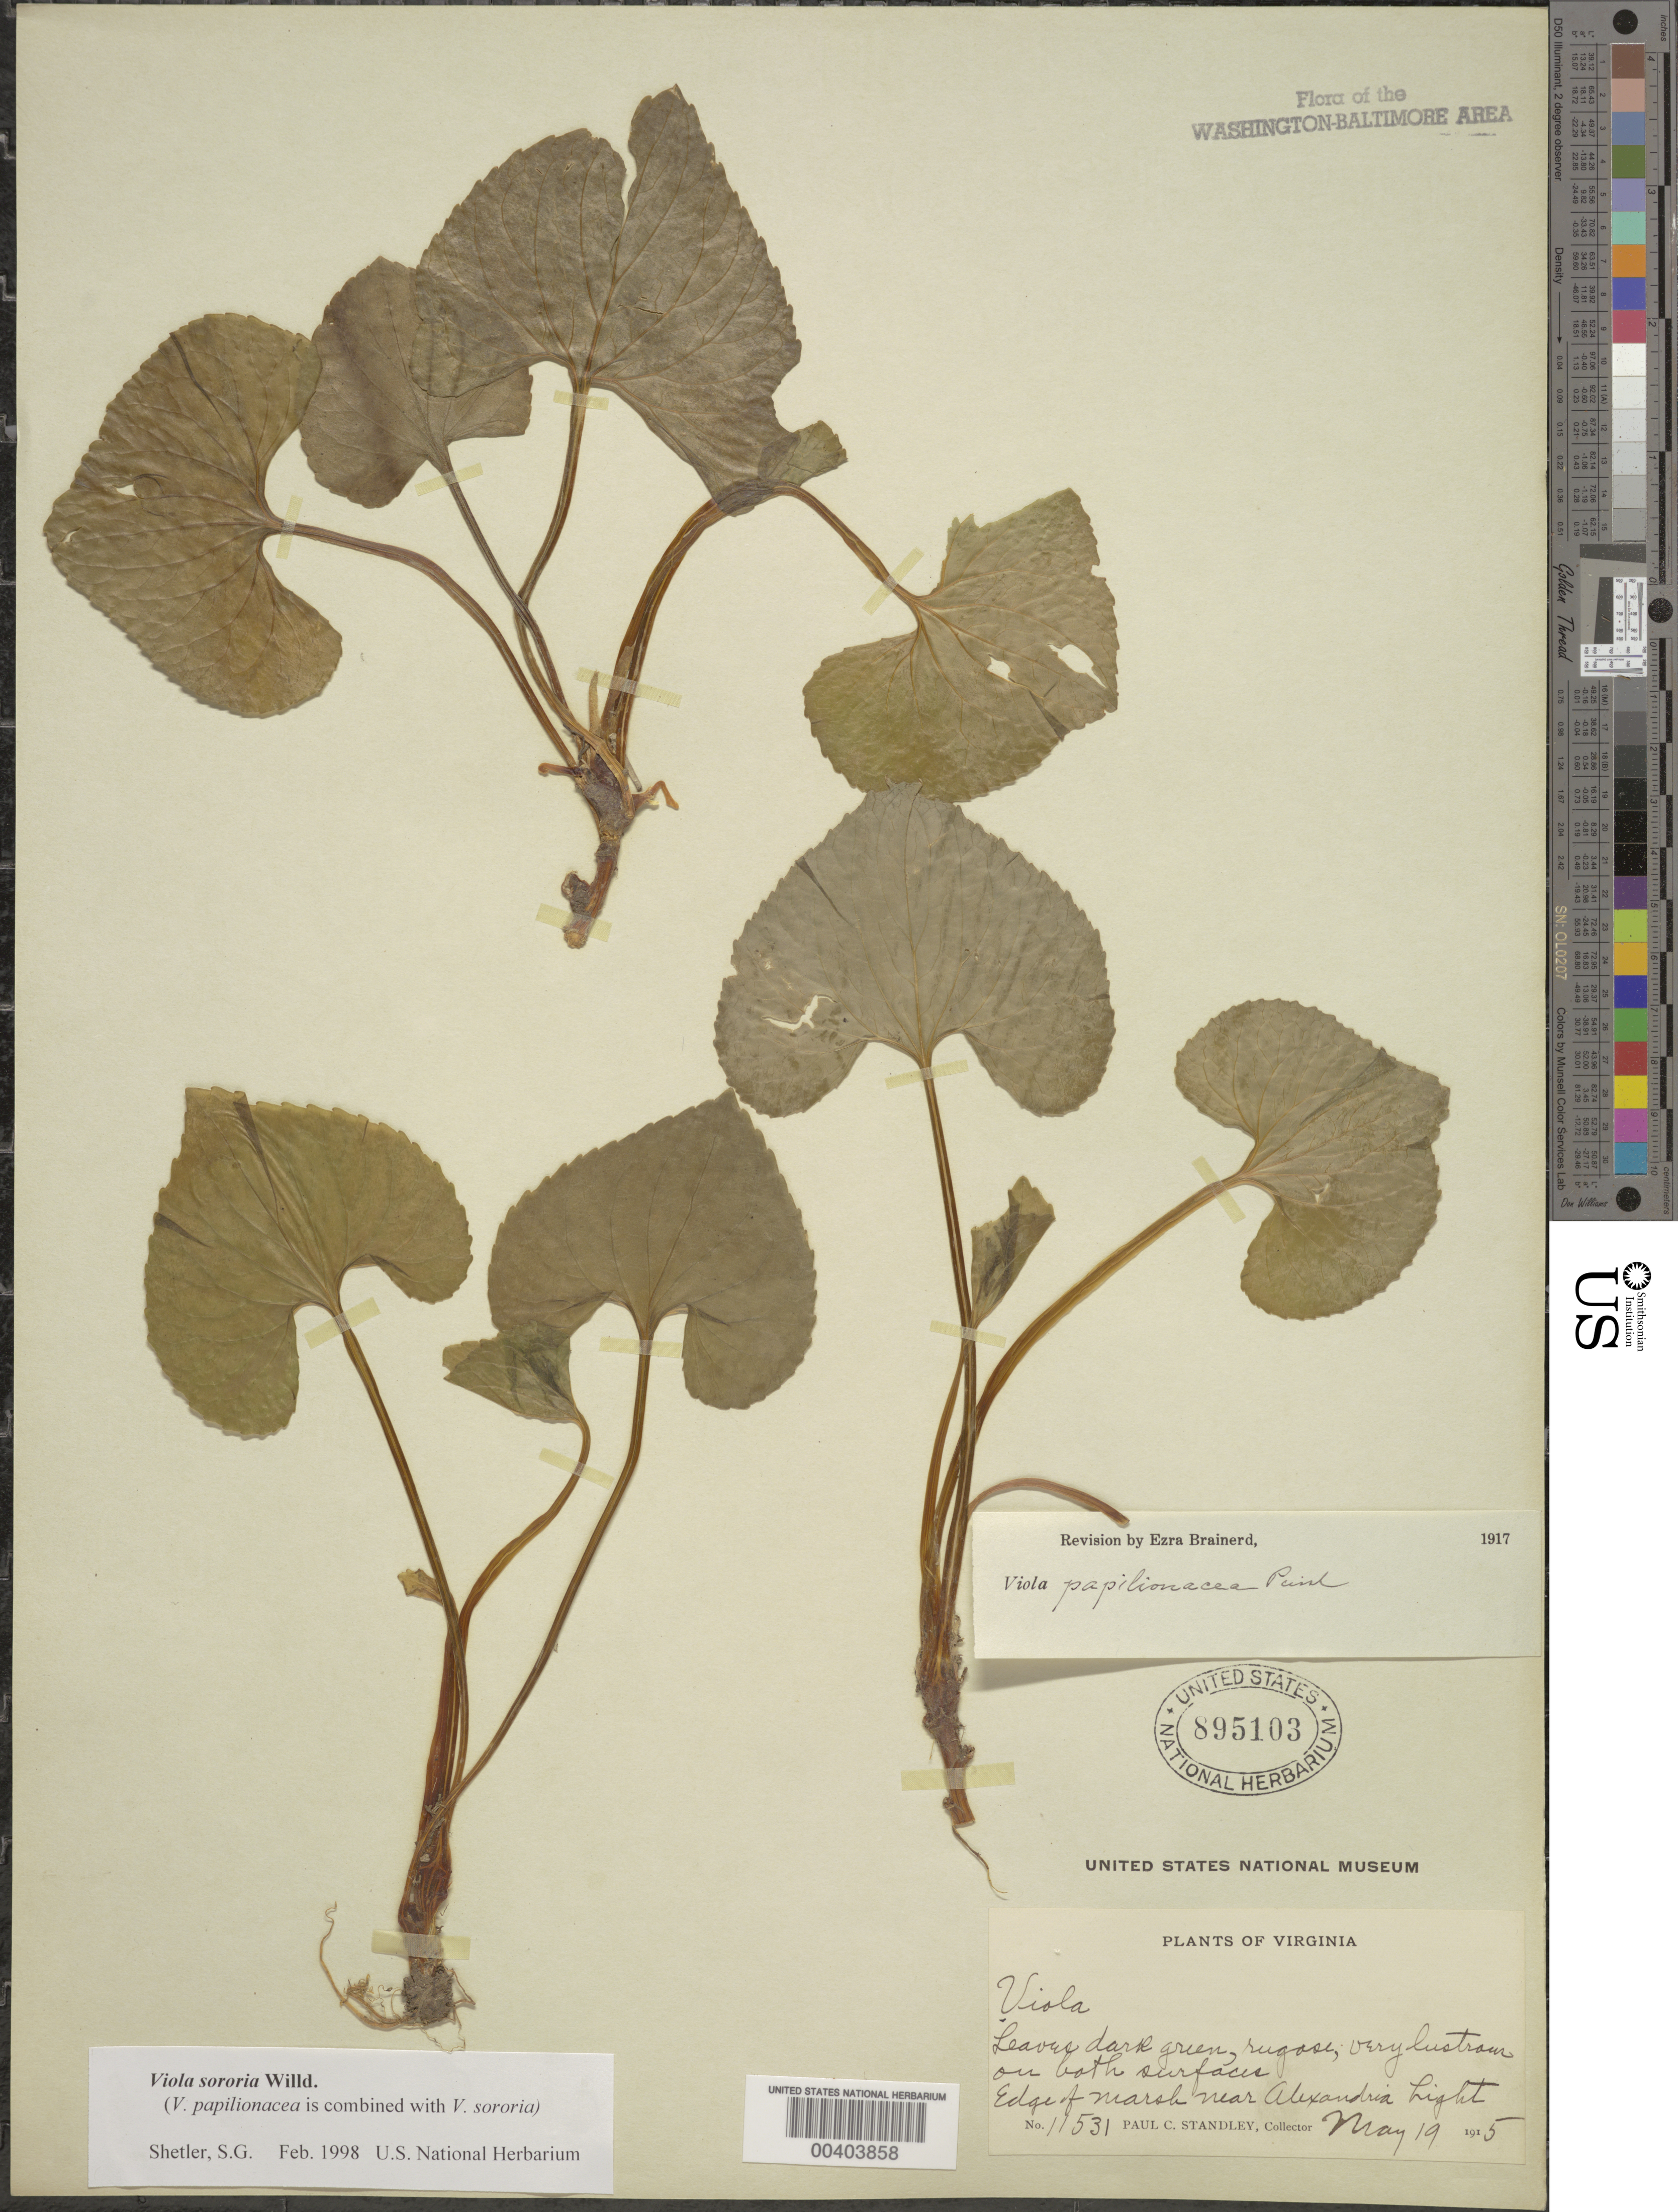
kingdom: Plantae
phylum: Tracheophyta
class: Magnoliopsida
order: Malpighiales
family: Violaceae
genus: Viola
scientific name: Viola sororia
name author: Willd.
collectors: P. C. Standley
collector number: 11531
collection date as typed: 19 May 1915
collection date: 1915-05-19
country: United States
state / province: Virginia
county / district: City of Alexandria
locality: Alexandria Light vicinity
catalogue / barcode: US 895103